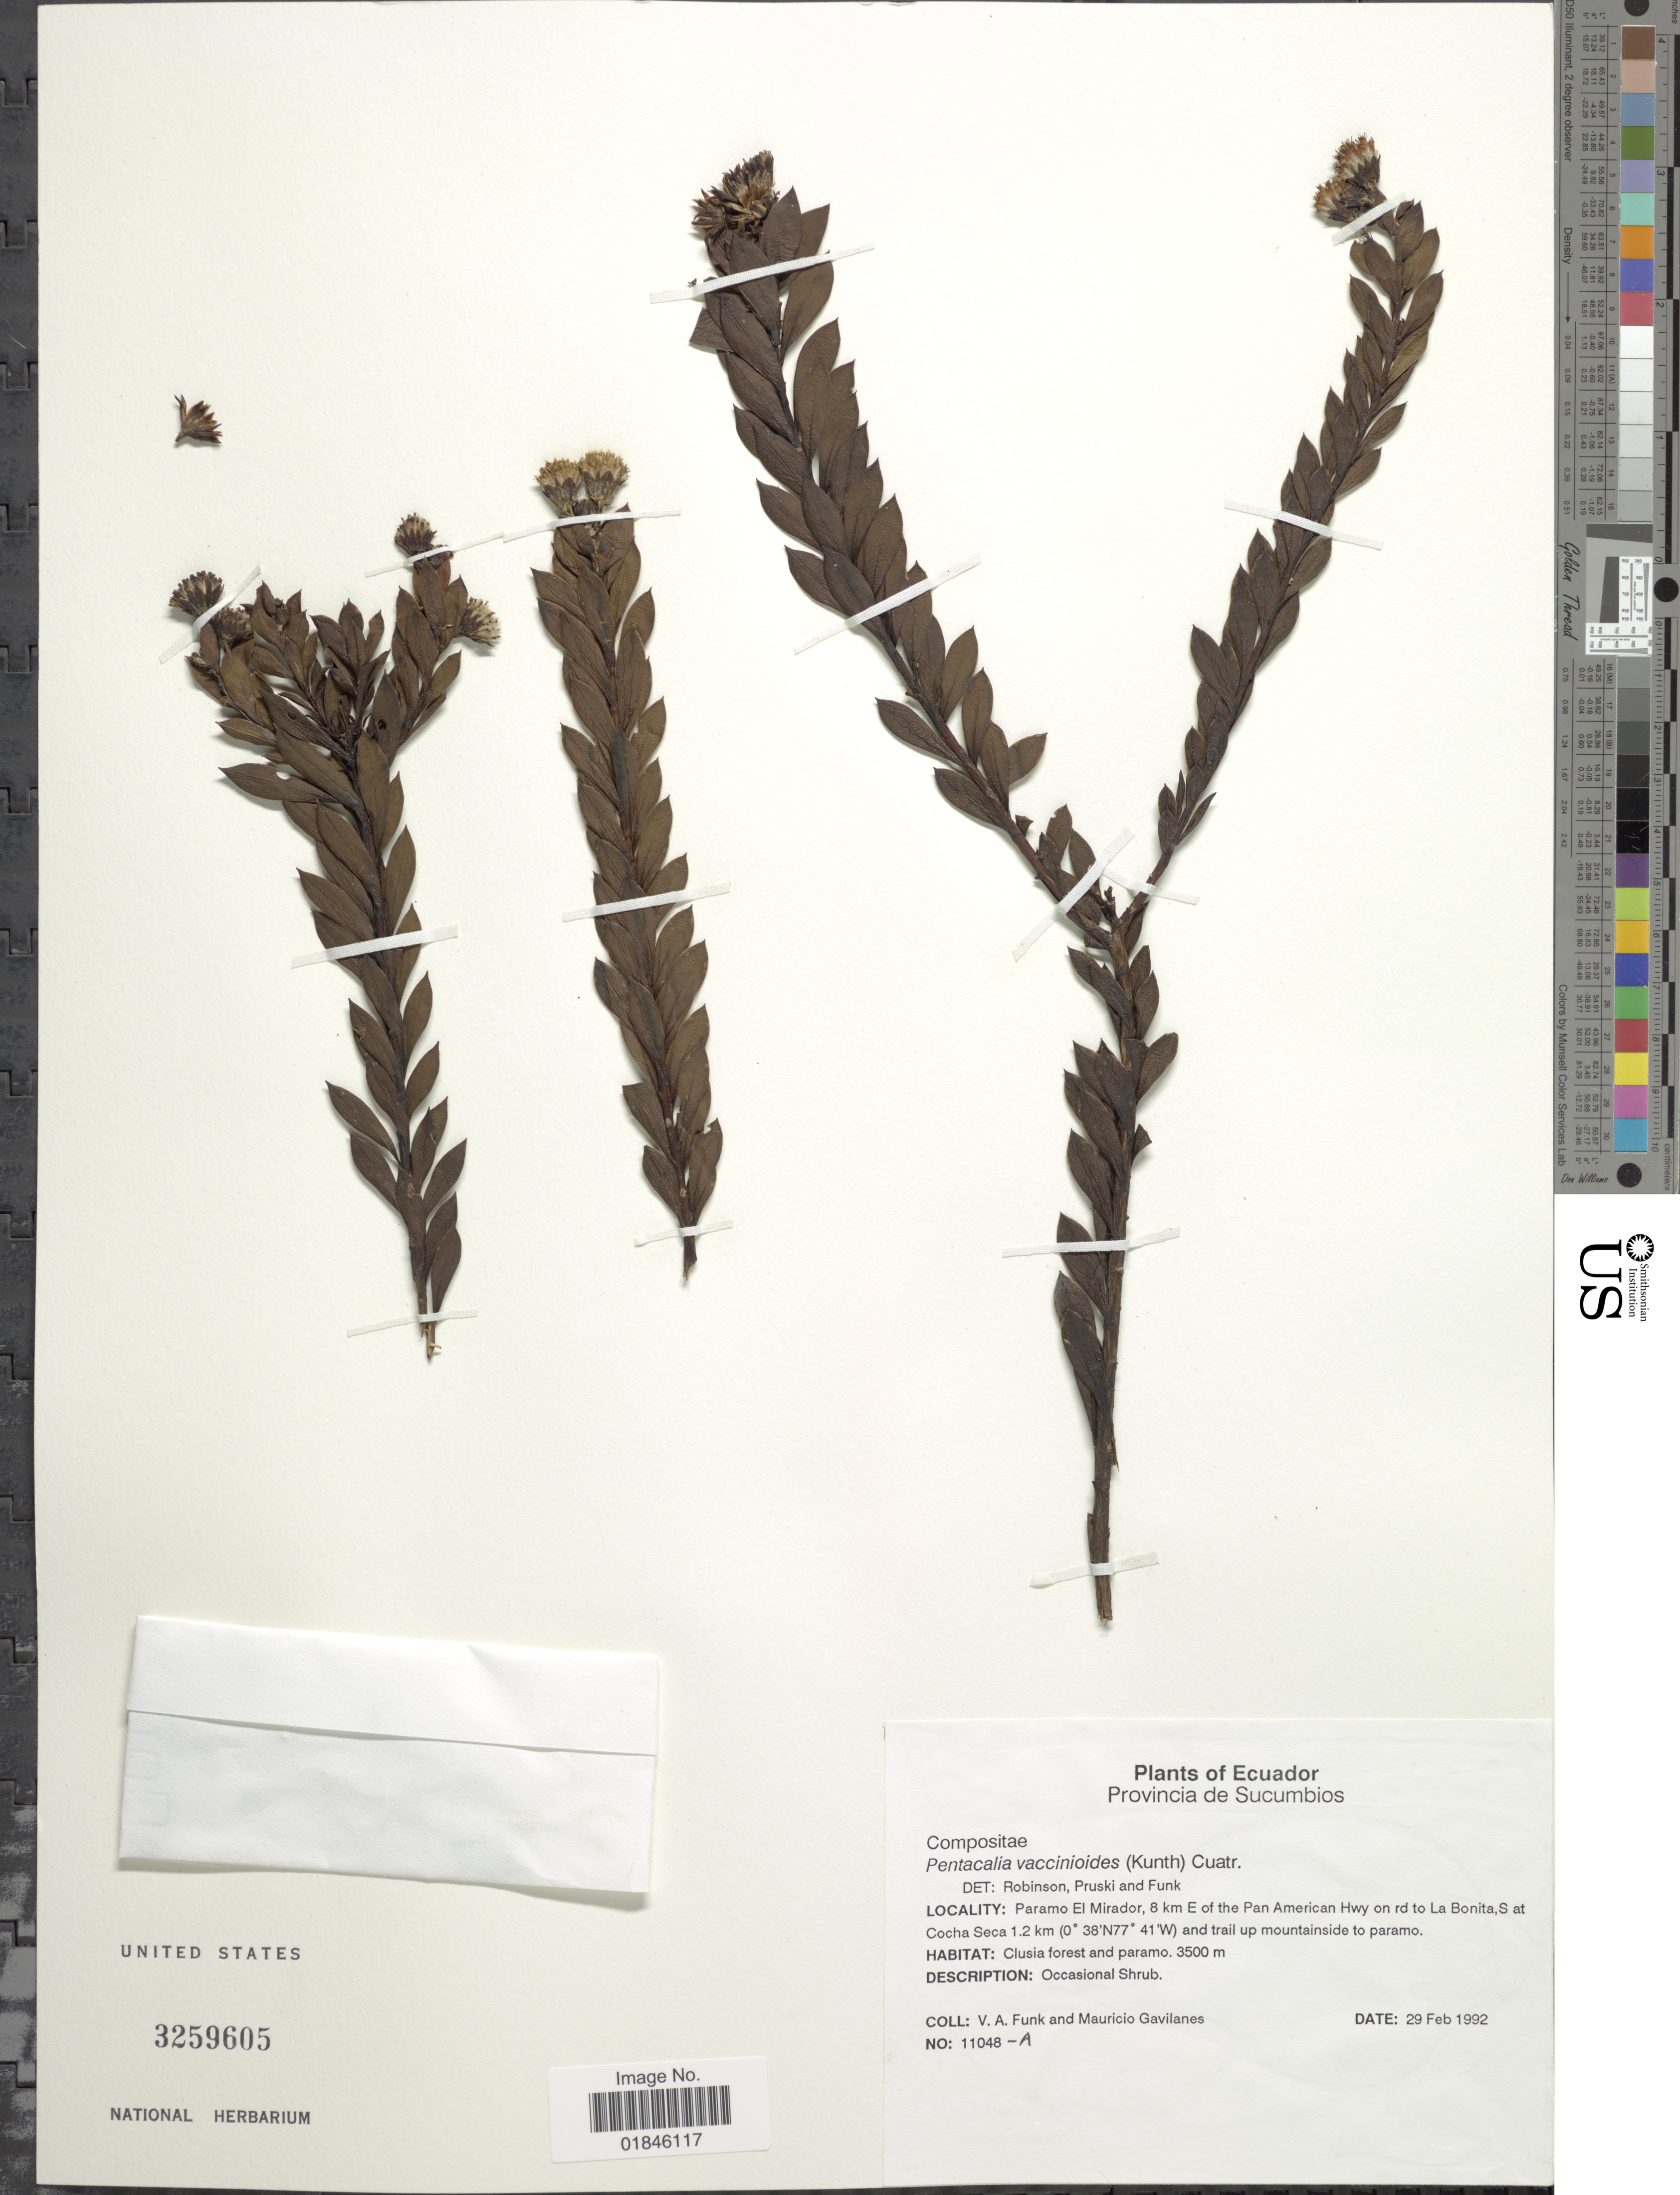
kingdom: Plantae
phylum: Tracheophyta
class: Magnoliopsida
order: Asterales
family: Asteraceae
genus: Pentacalia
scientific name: Pentacalia vaccinioides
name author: (Kunth) Cuatrec.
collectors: V. Funk & M. Gavilanes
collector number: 11048-A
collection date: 1992-02-29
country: Ecuador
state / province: Sucumbíos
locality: Provincia de Sucumbios. Paramo El Mirador, 8 km E of the Pan American Hwy on rd to La Bonita, S at Cocha Seca 1.2 km and trail up mountainside to paramo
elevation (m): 3500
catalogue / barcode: US 3259605